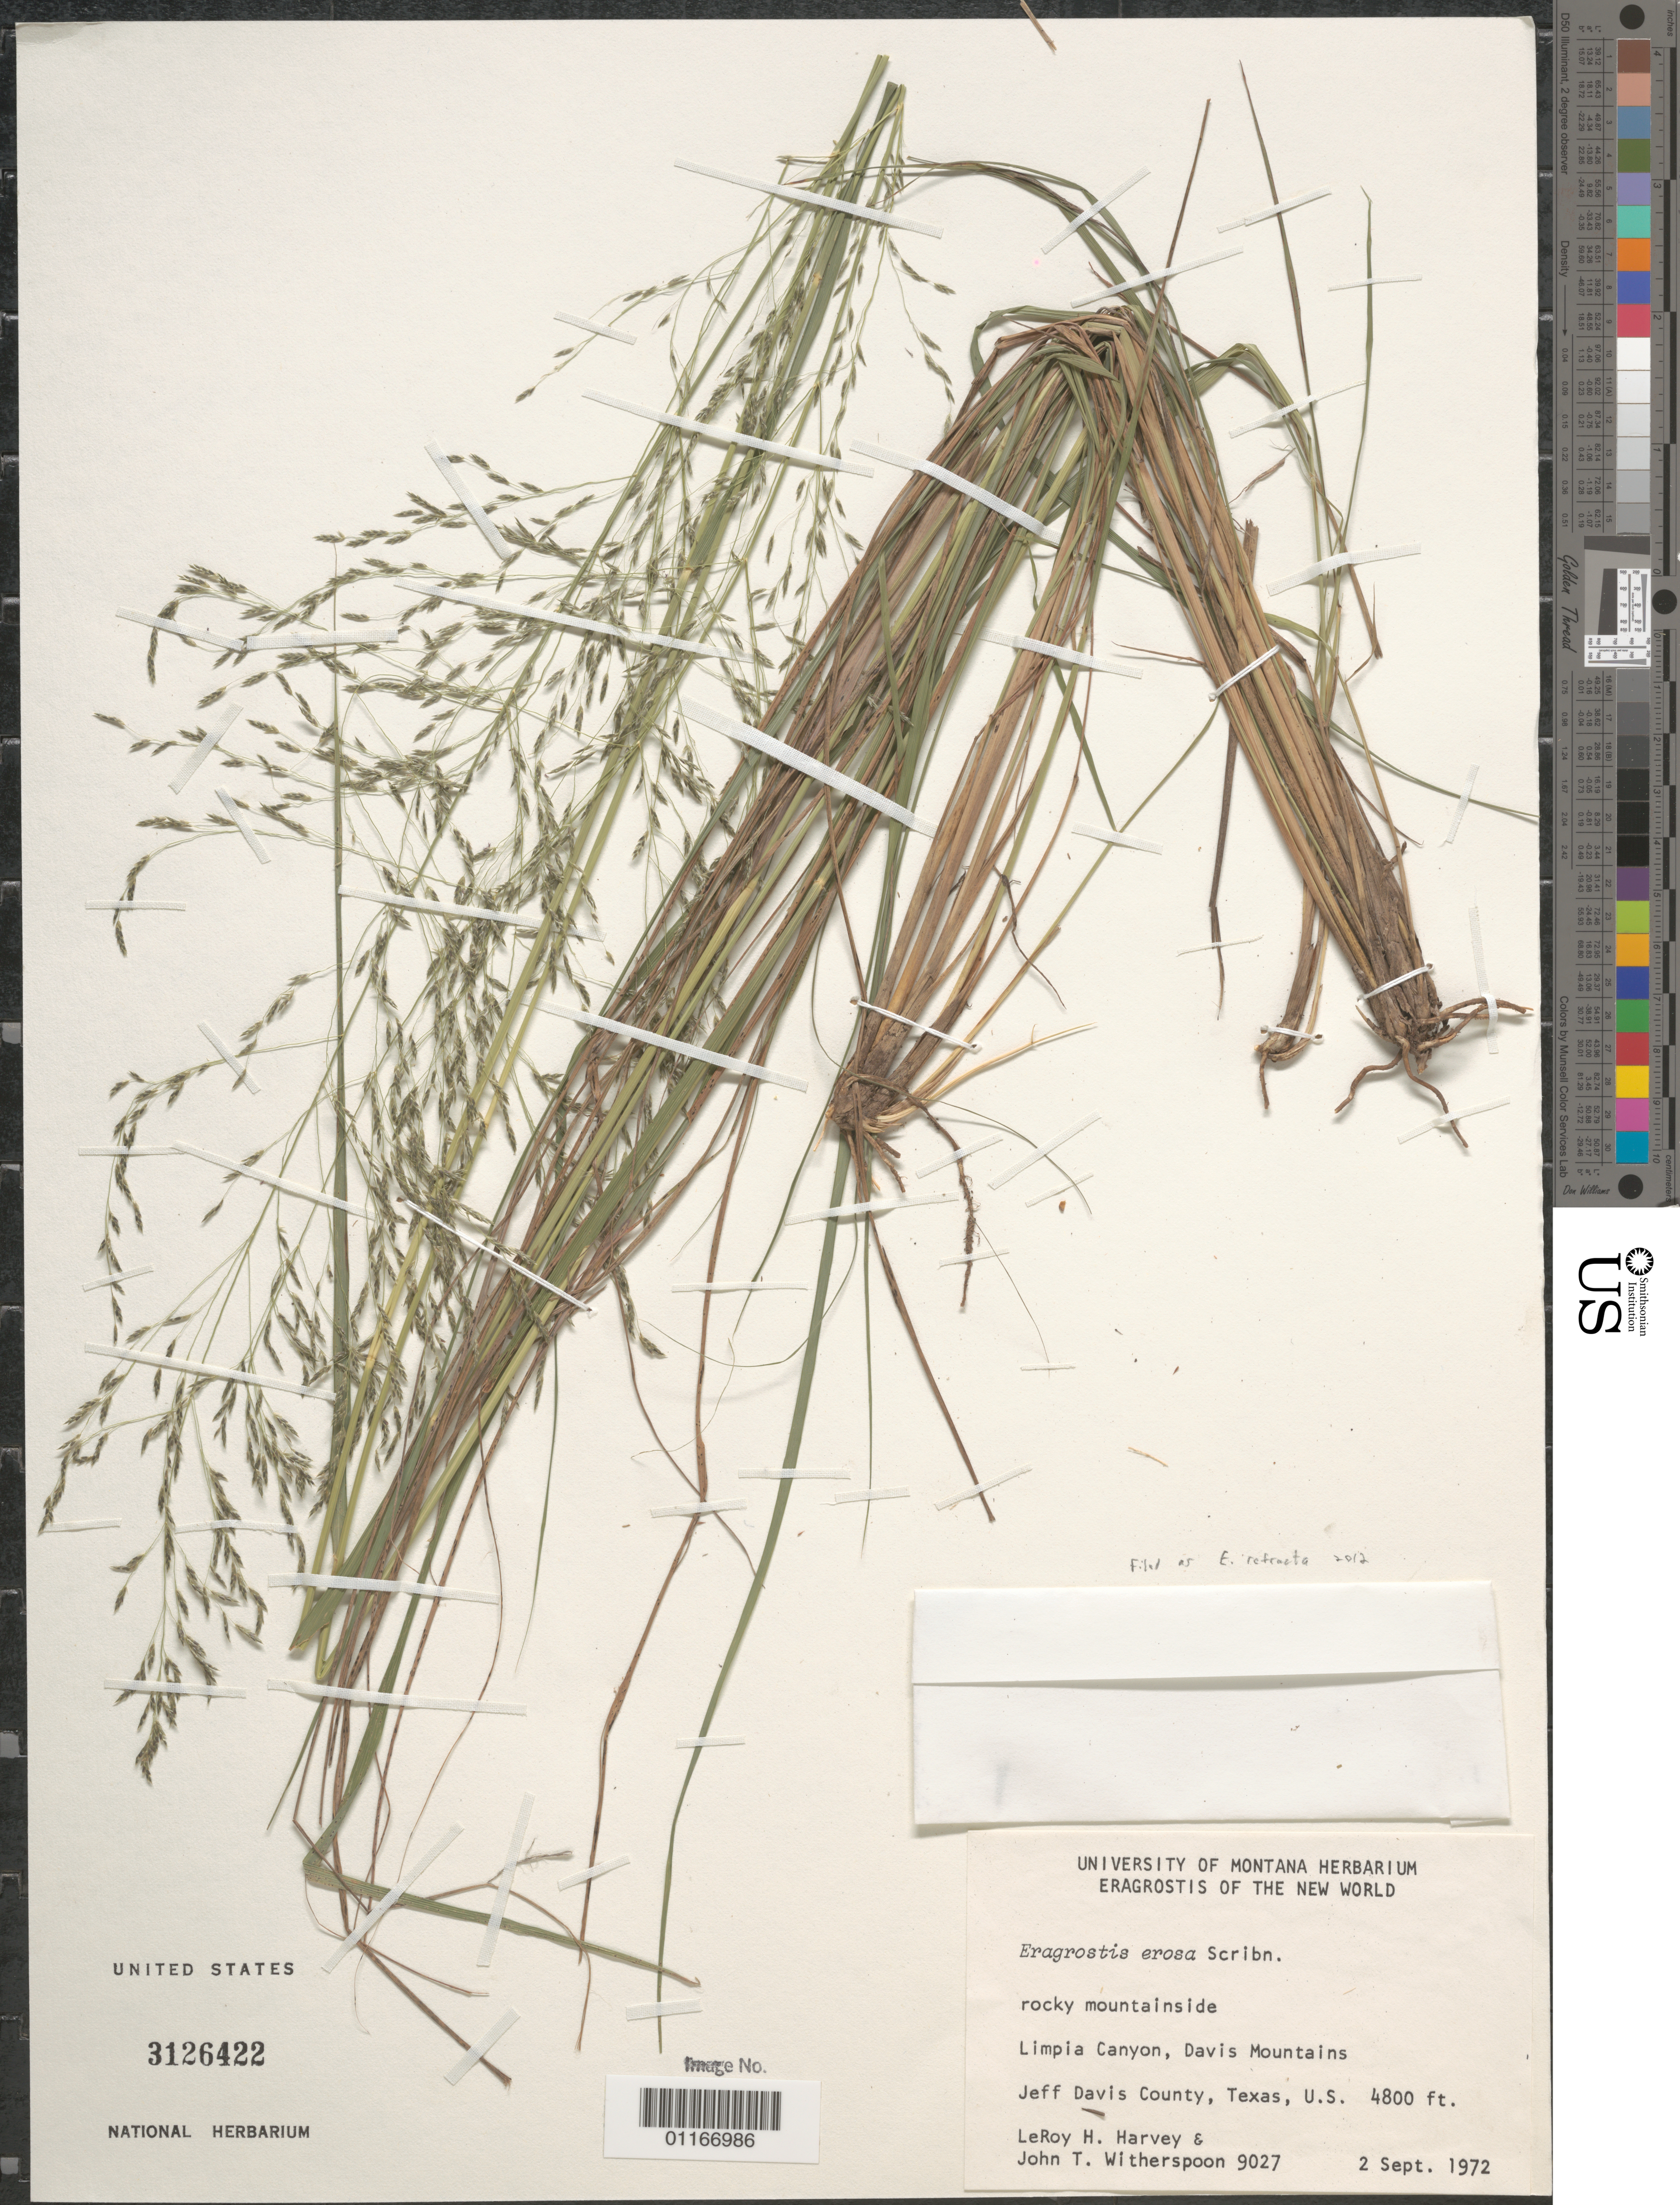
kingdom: Plantae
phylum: Tracheophyta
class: Liliopsida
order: Poales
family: Poaceae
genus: Eragrostis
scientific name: Eragrostis refracta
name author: (Muhl.) Scribn.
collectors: L. H. Harvey & J. Witherspoon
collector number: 9027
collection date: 1972-09-02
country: United States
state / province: Texas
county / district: Jeff Davis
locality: Limpia Canyon, Davis Mountains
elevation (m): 1463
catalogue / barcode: US 3126422